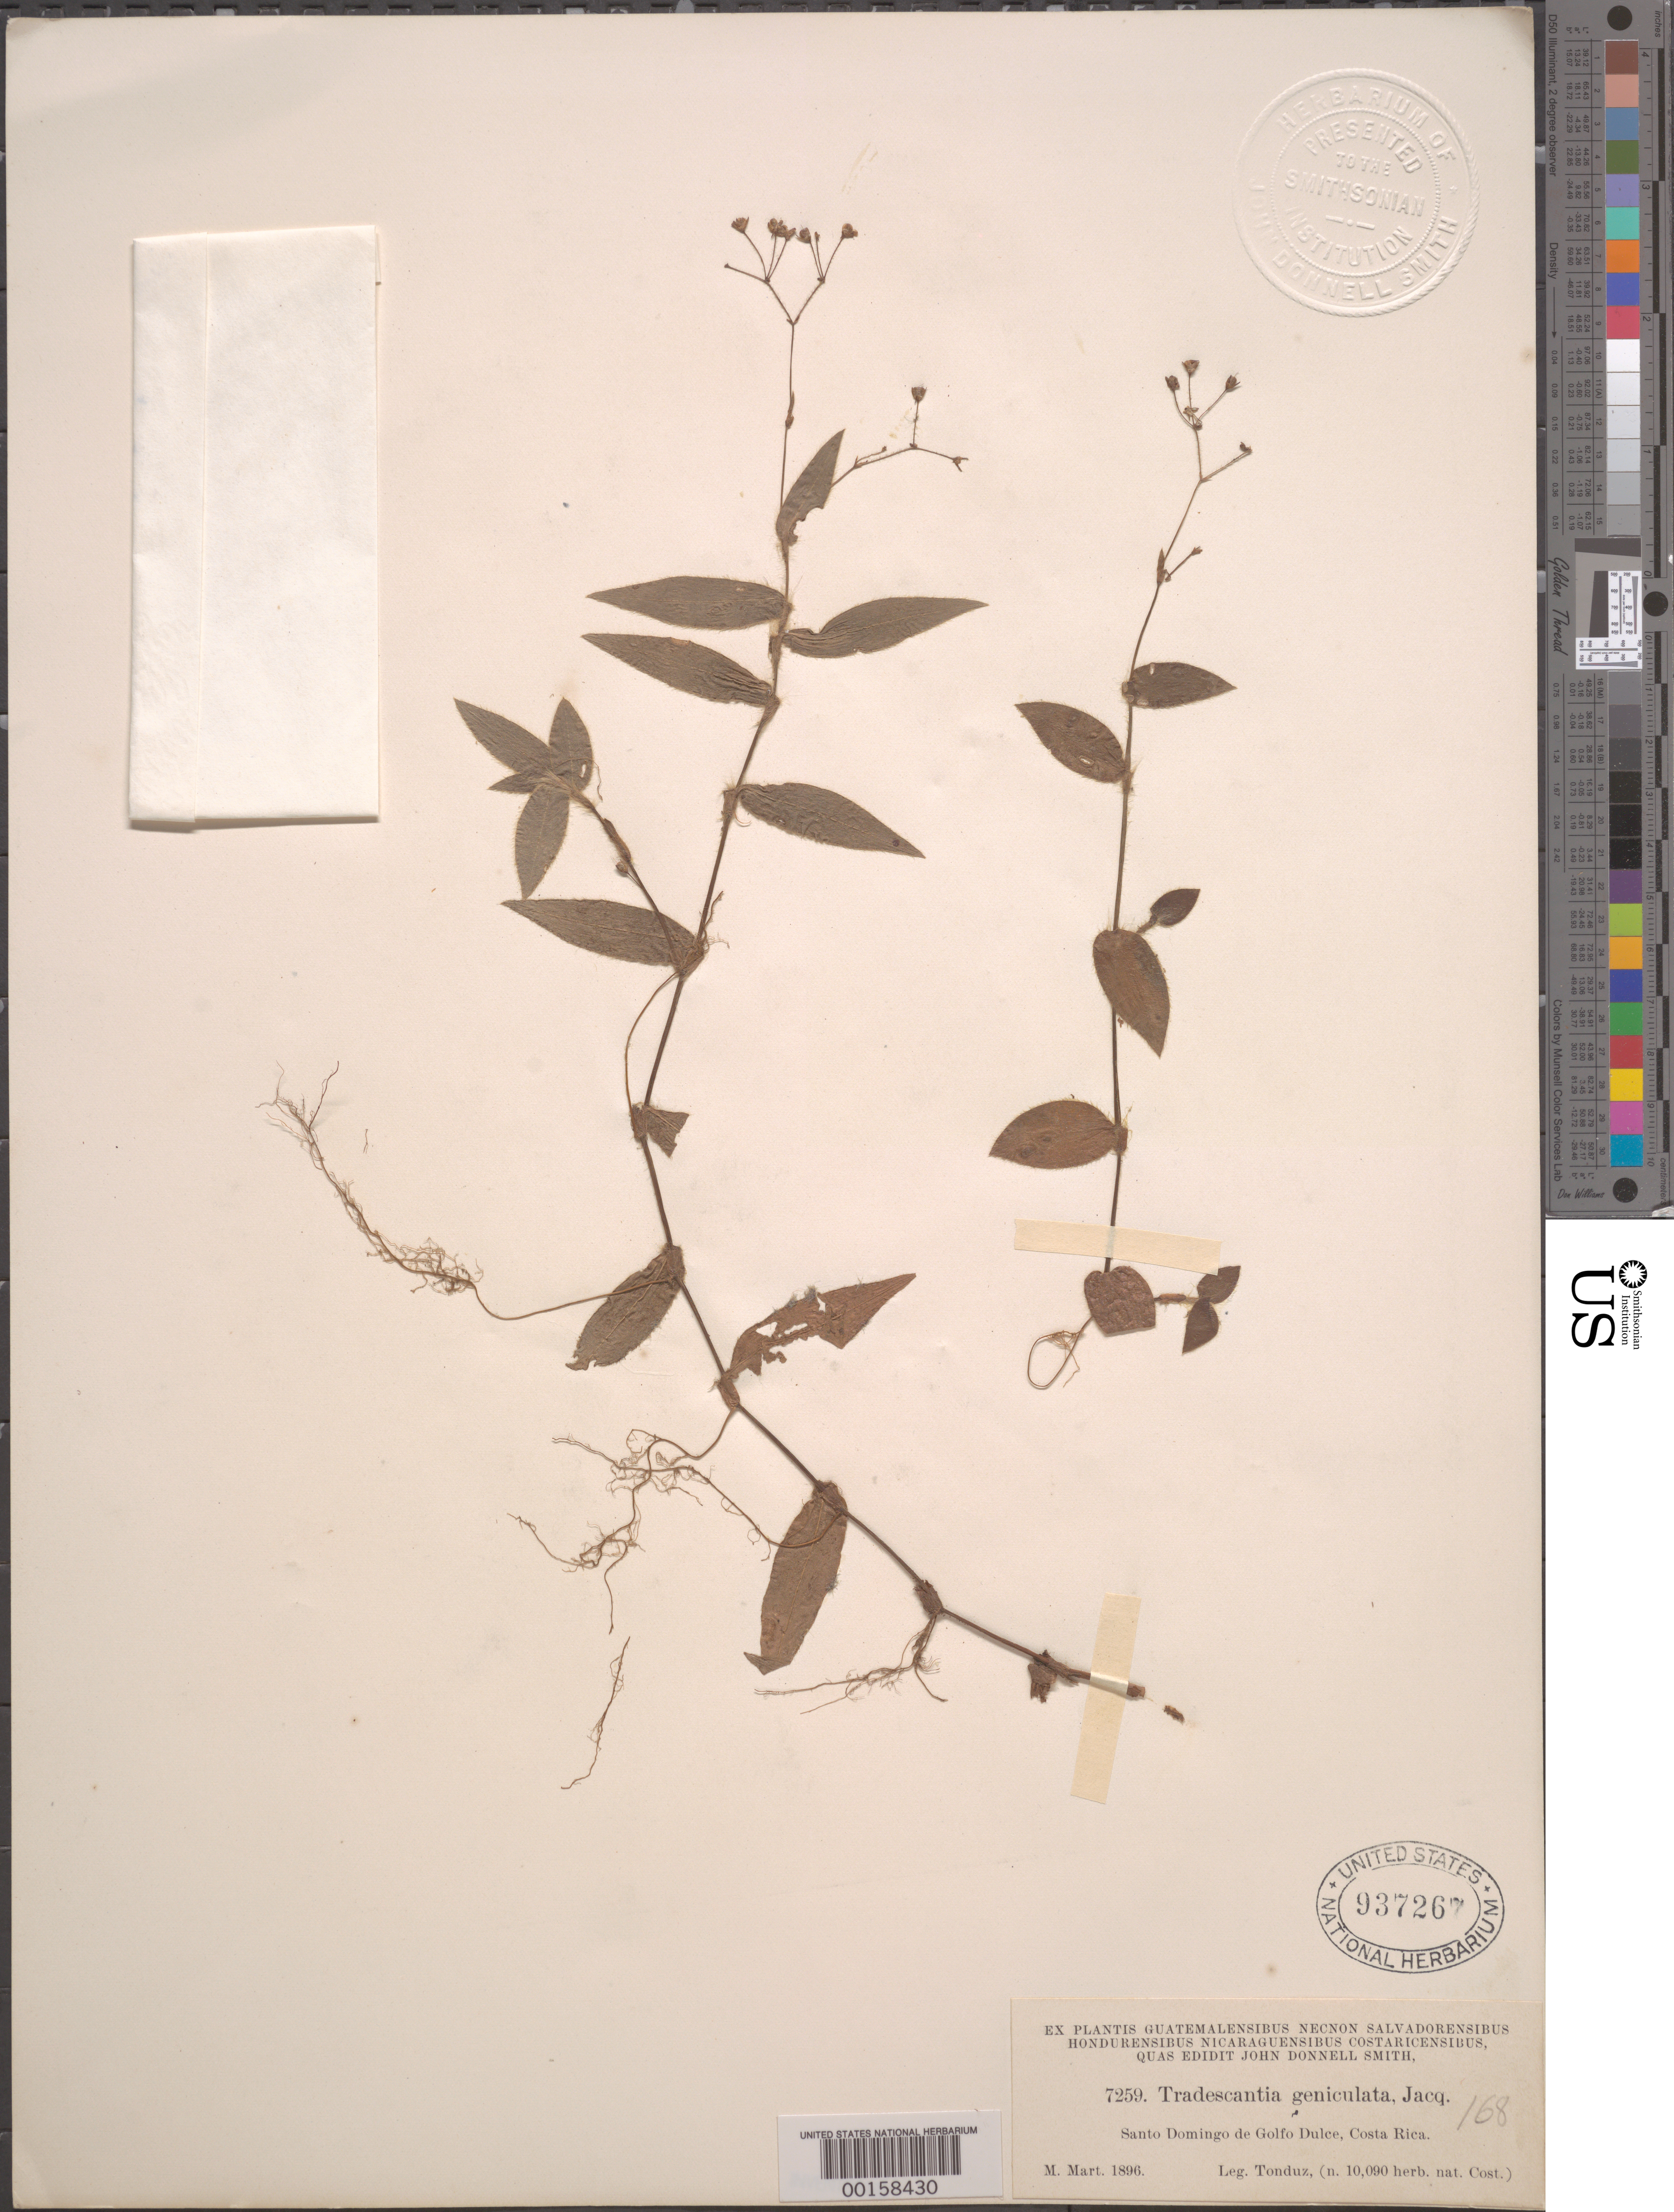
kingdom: Plantae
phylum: Tracheophyta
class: Liliopsida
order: Commelinales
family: Commelinaceae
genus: Gibasis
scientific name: Gibasis geniculata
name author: (Jacq.) Rohweder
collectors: A. Tonduz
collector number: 7259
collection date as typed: Mar 1896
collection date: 1896-03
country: Costa Rica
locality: Santo Domingo de Golfo Dulce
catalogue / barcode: US 937267